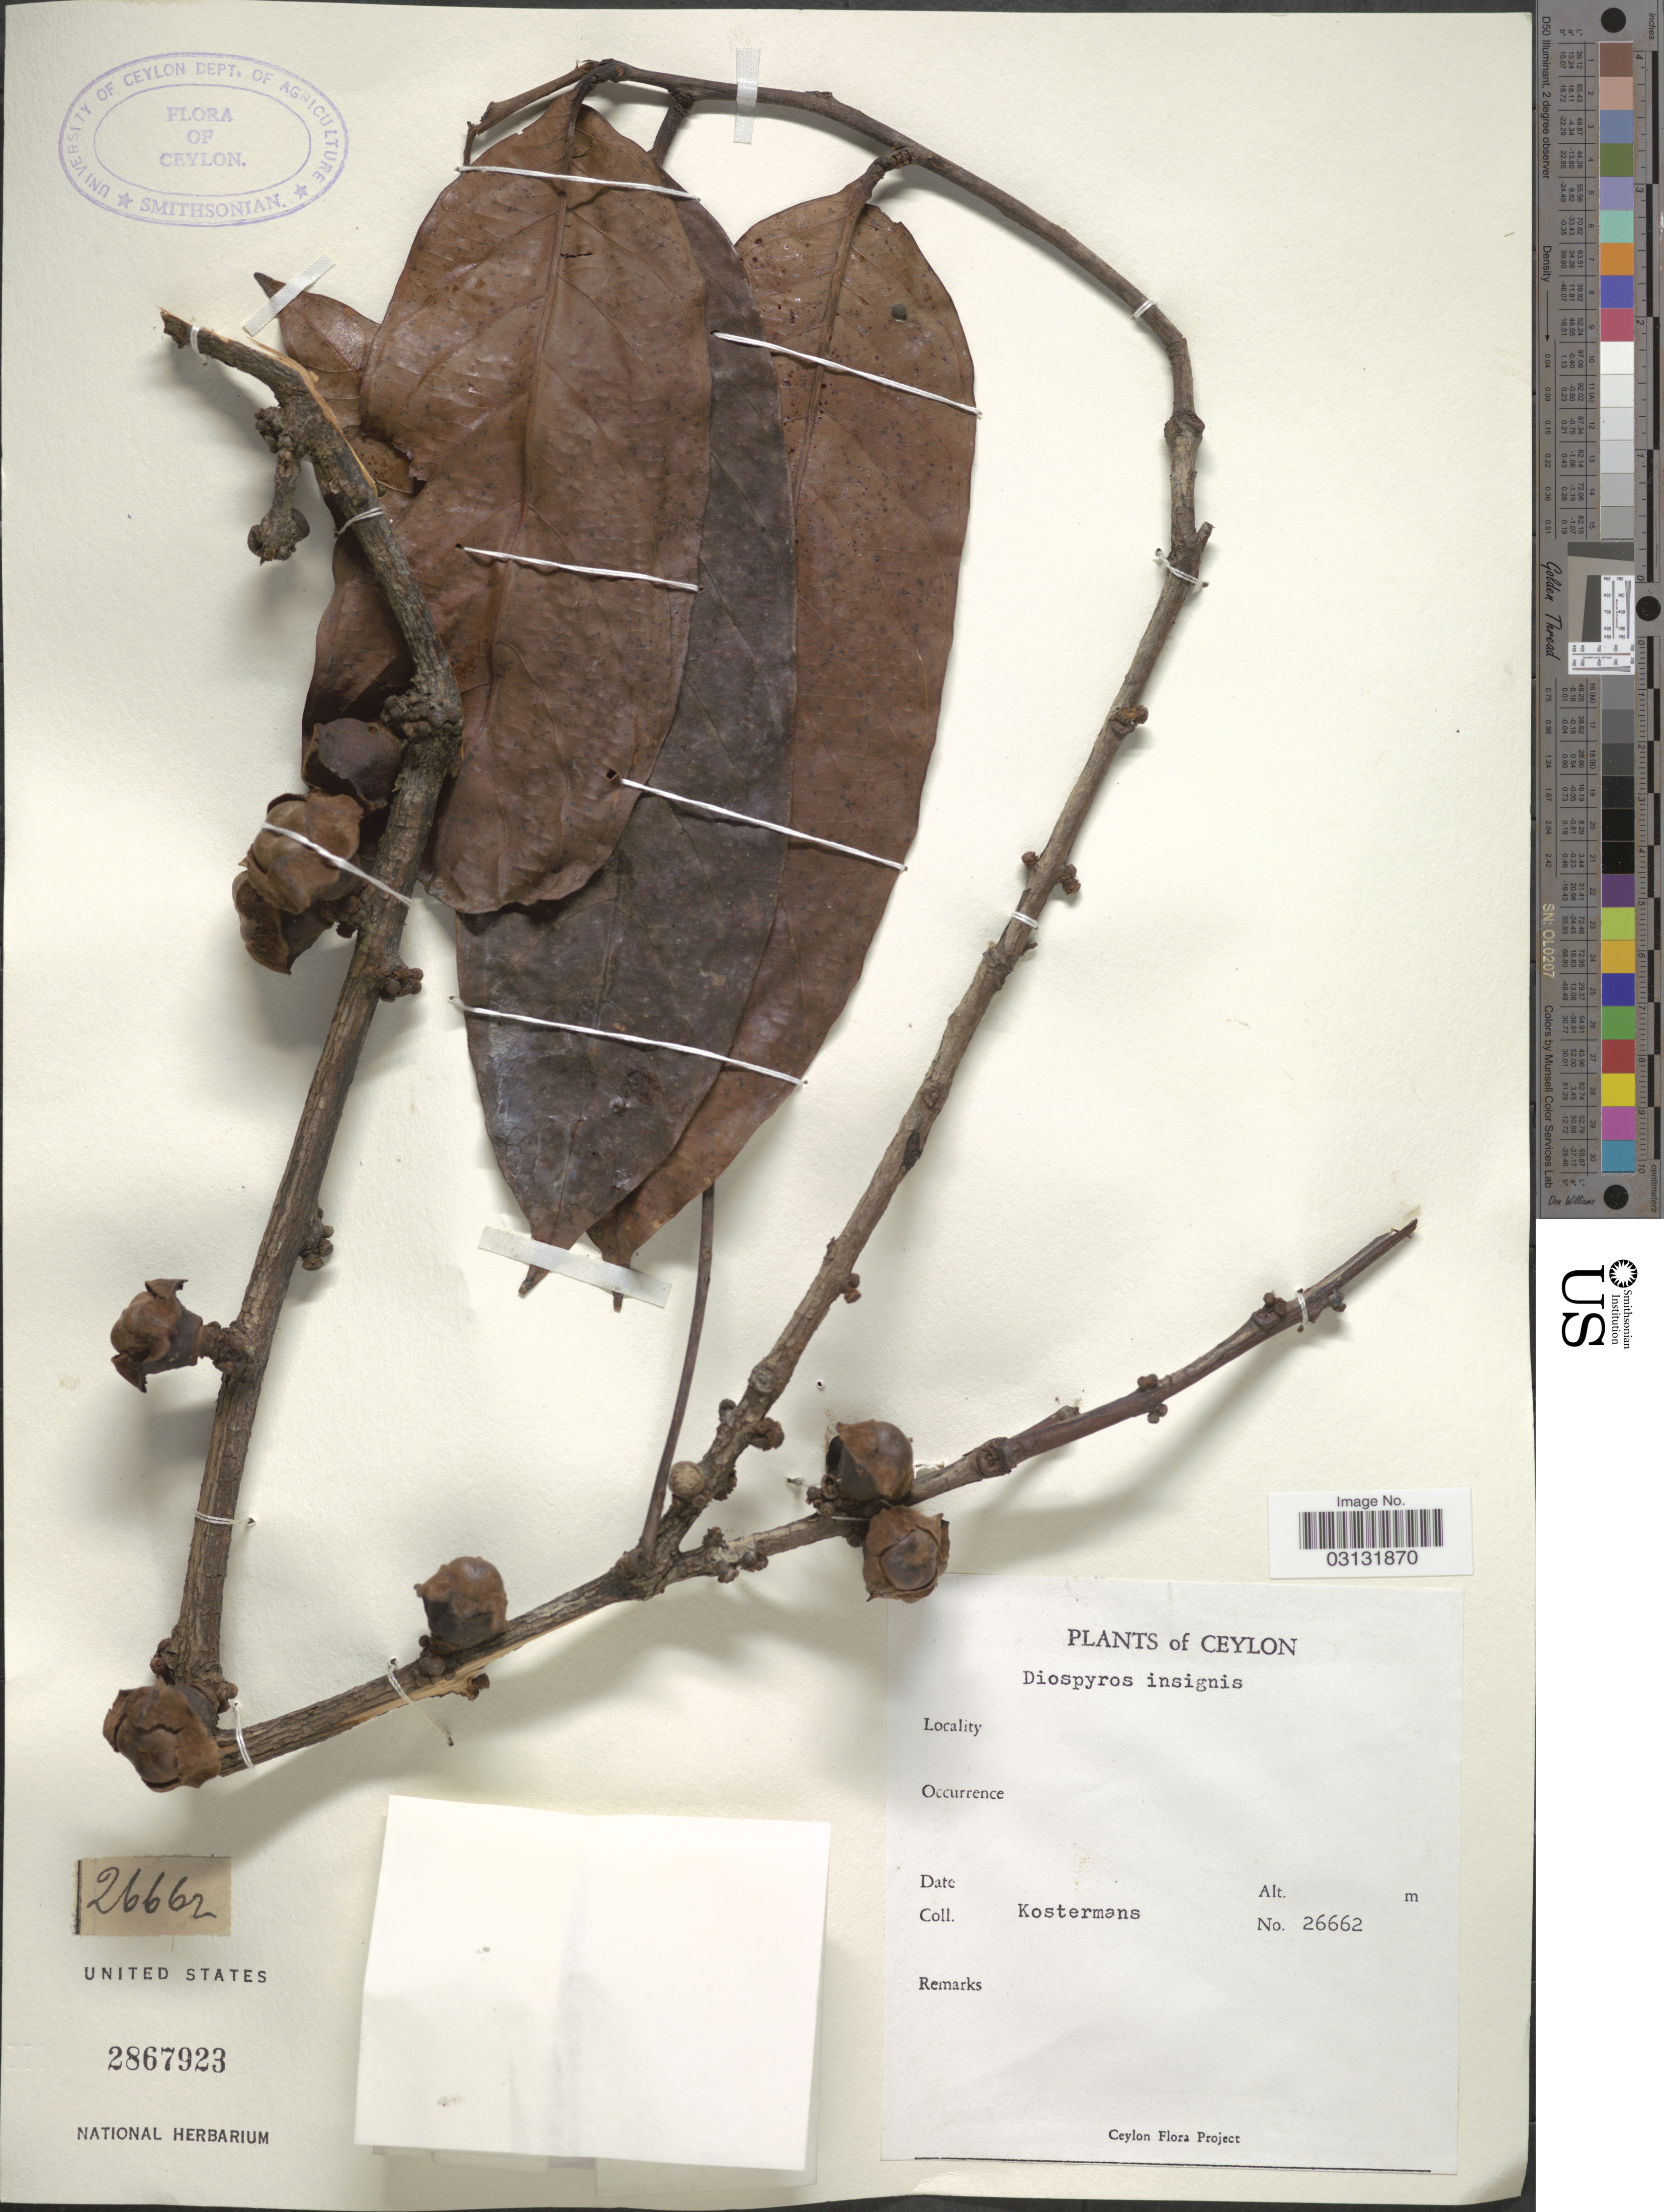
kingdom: Plantae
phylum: Tracheophyta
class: Magnoliopsida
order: Ericales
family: Ebenaceae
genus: Diospyros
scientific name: Diospyros insignis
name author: Thwaites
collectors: Kostermans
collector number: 26662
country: Sri Lanka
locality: Ceylon.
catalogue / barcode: US 2867923